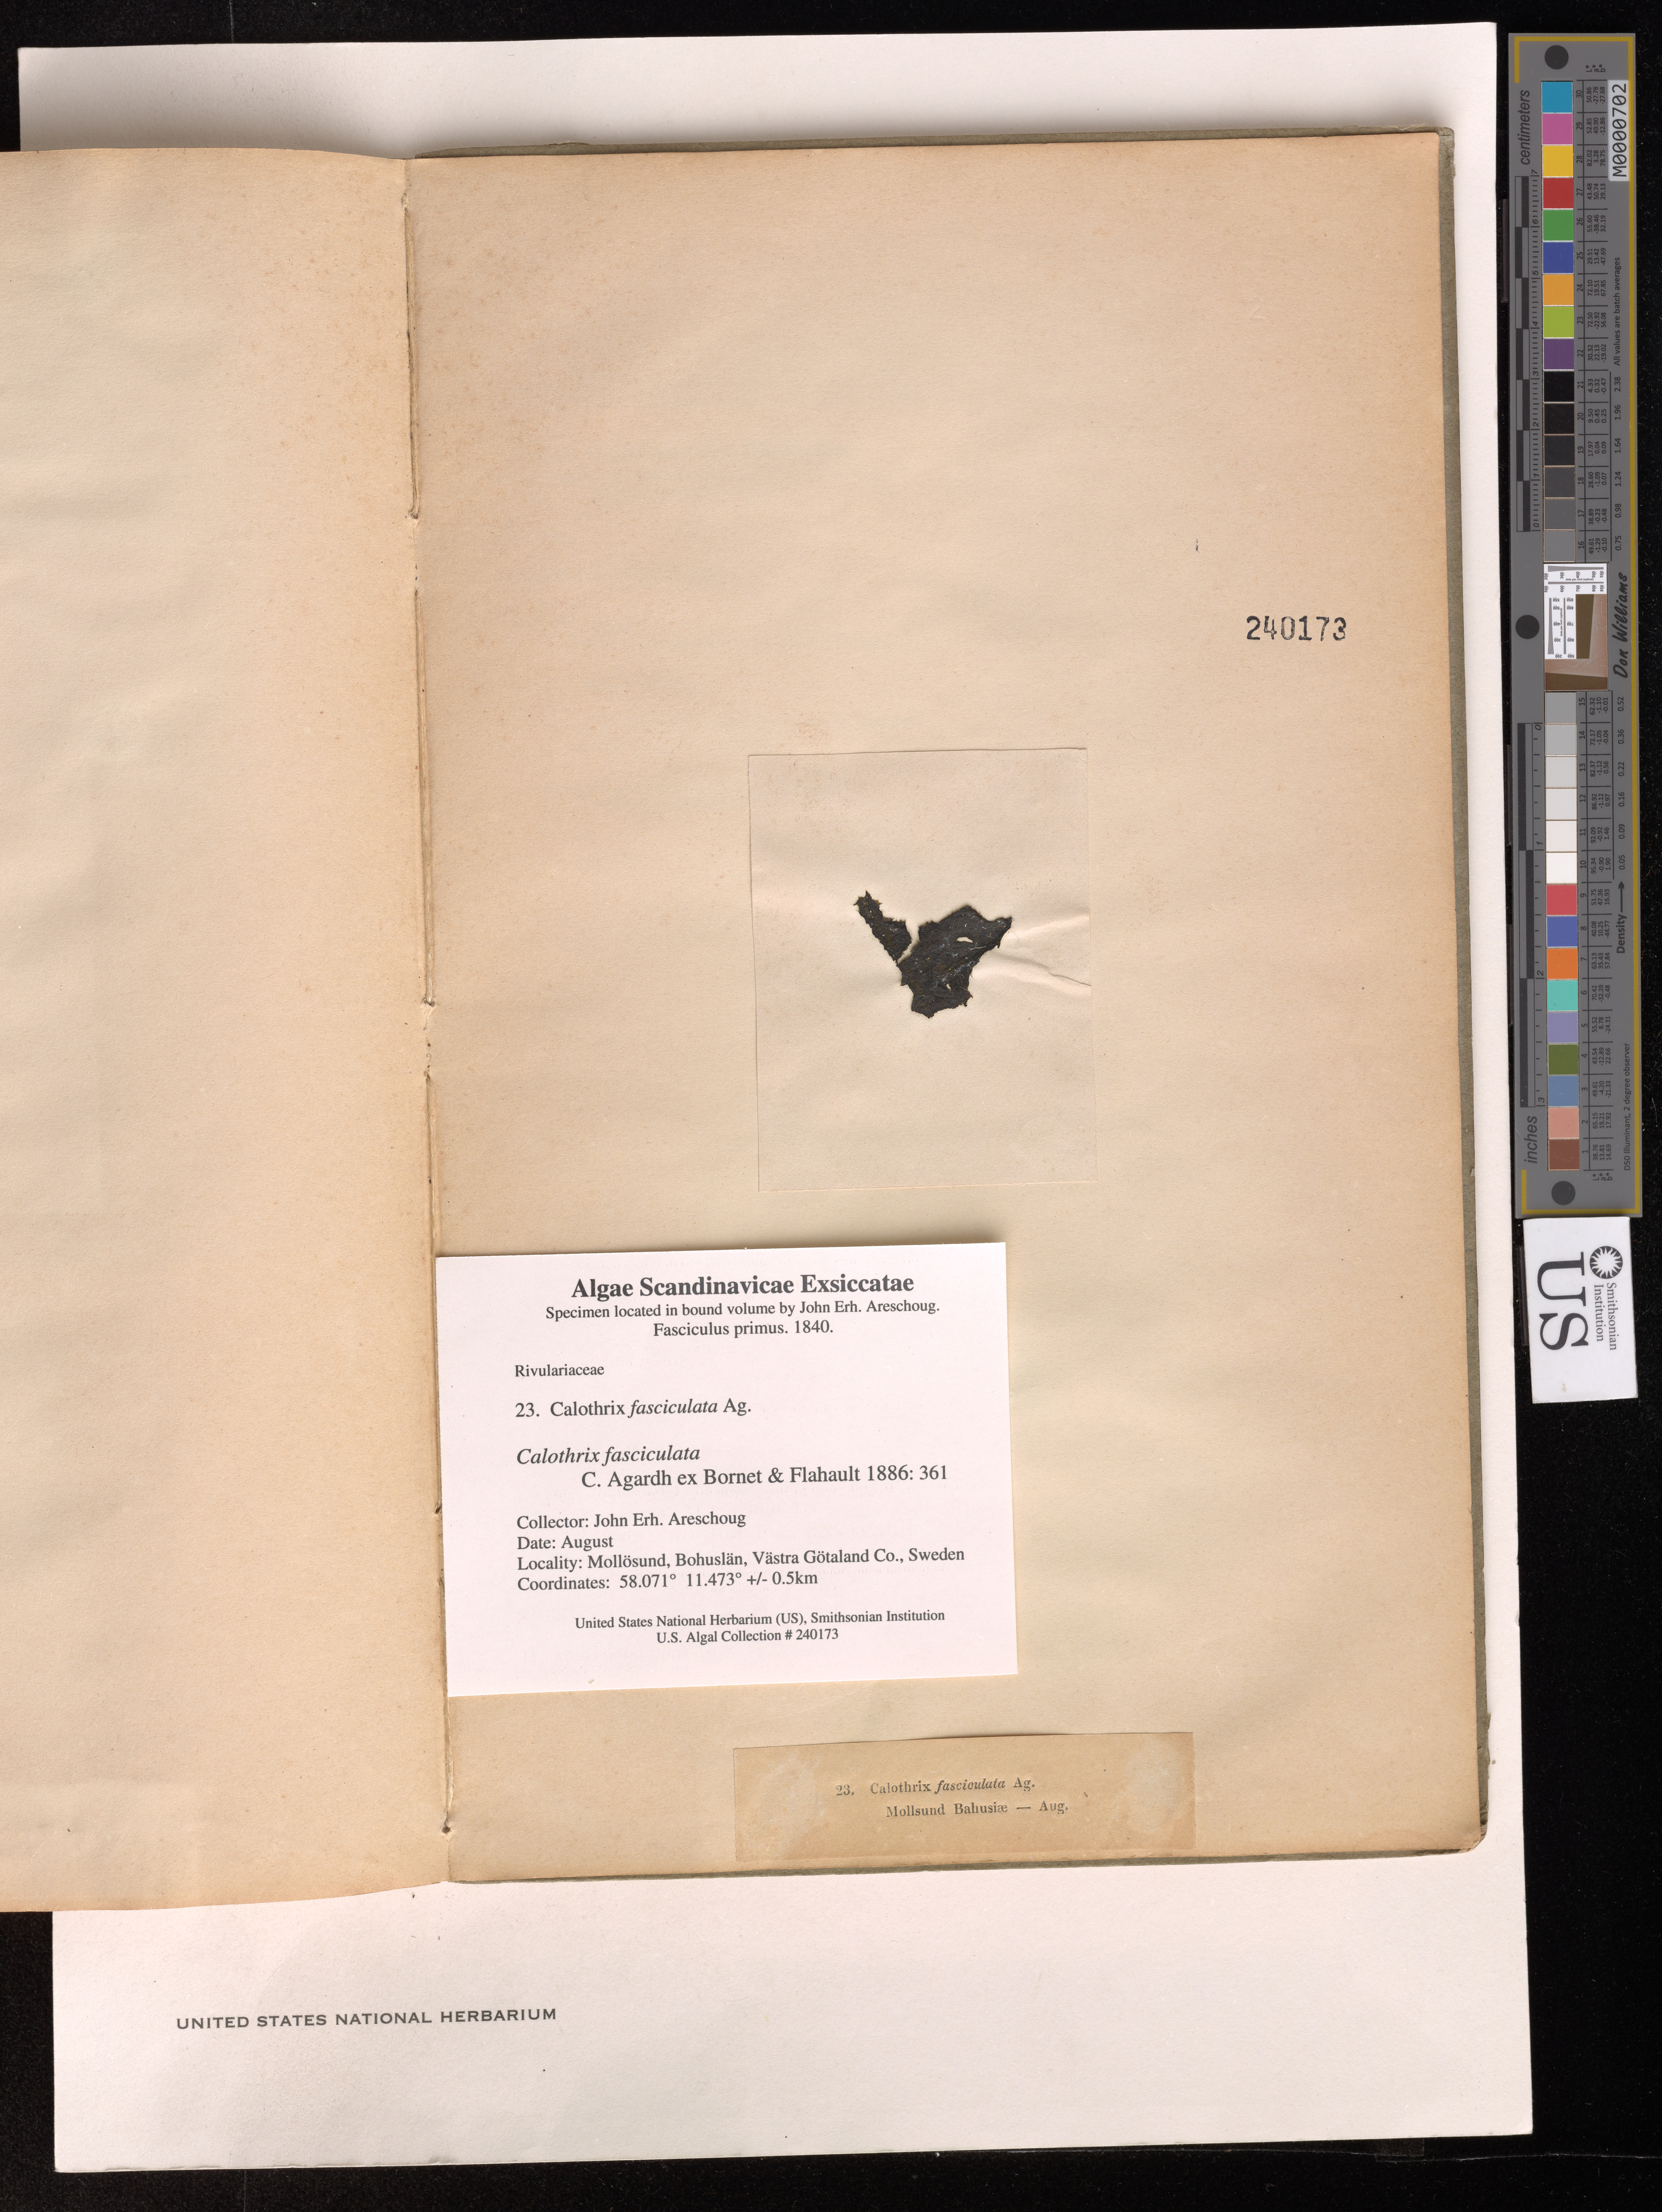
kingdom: Bacteria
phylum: Cyanobacteria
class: Cyanobacteriia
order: Cyanobacteriales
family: Rivulariaceae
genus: Calothrix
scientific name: Calothrix fasciculata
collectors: J. Areschoug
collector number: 23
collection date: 1840-08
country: Sweden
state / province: Västra Götaland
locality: Mollösund, Bohuslan.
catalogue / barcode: US 240173